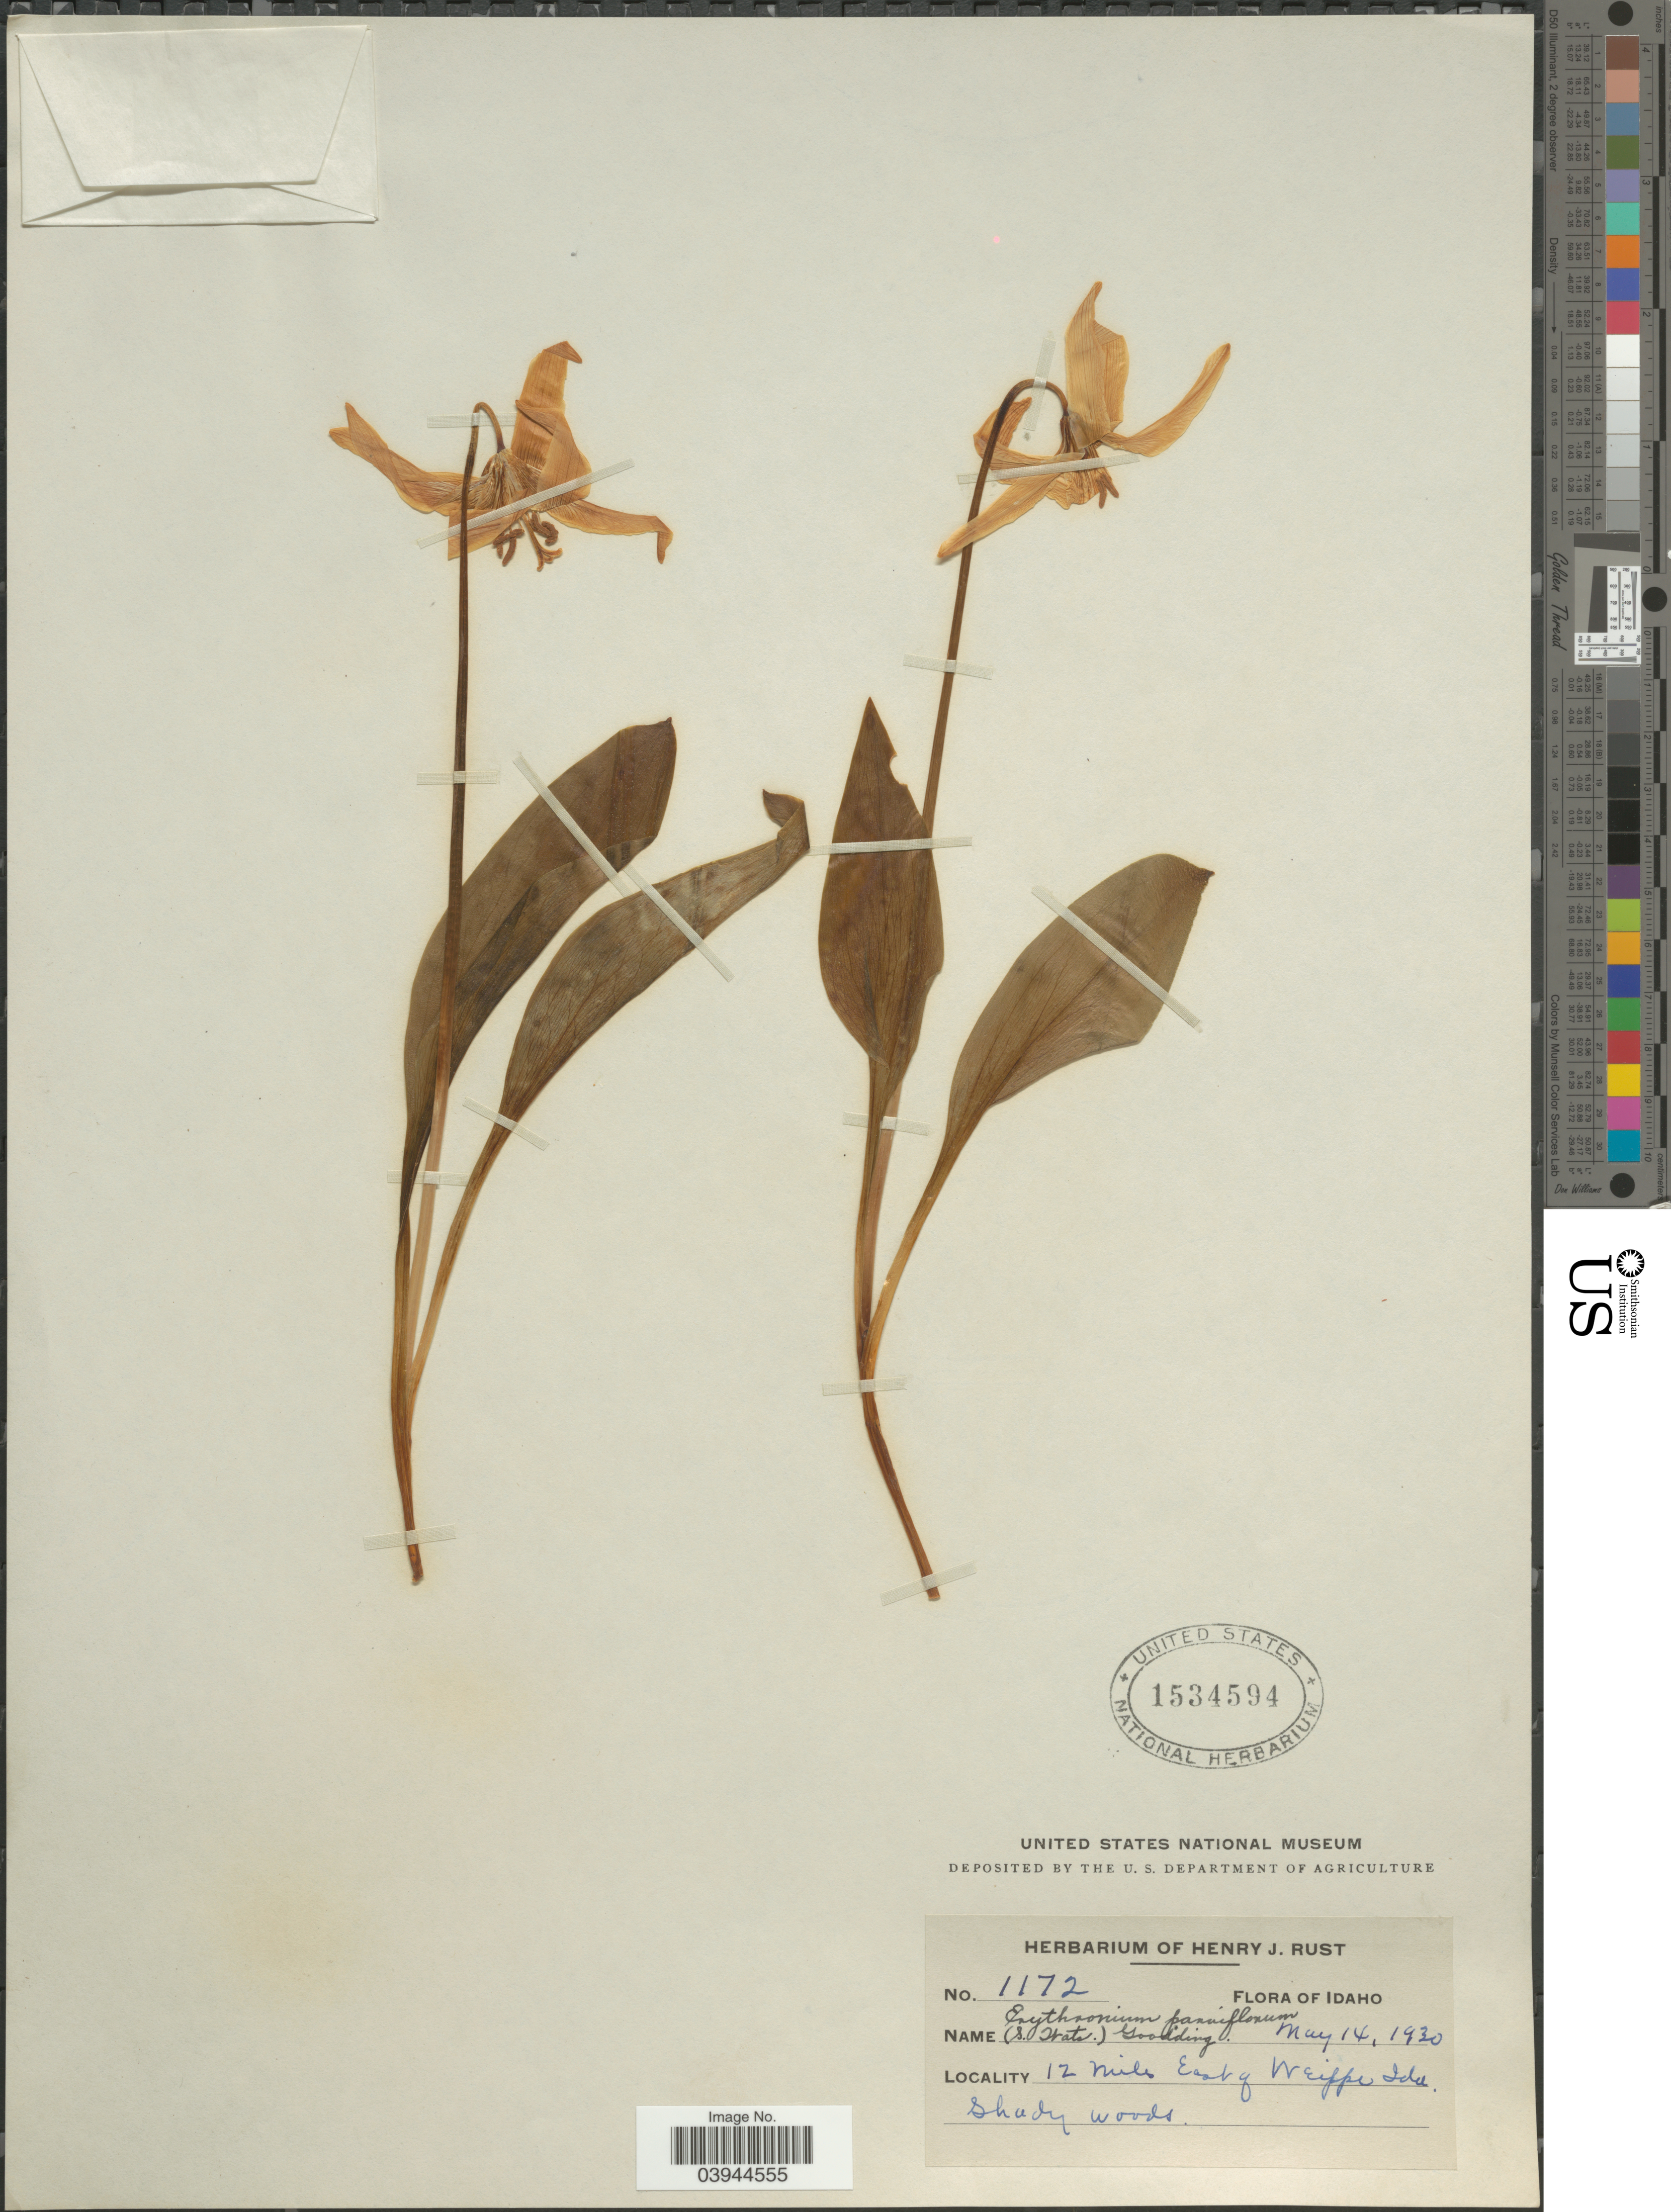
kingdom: Plantae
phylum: Tracheophyta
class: Liliopsida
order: Liliales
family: Liliaceae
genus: Erythronium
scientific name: Erythronium parviflorum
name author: (S. Watson) Goodd.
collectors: ex herb. Henry J. Rust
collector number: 1172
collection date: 1930-05-14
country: United States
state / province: Idaho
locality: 12 miles East of Weippe.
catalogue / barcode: US 1534594